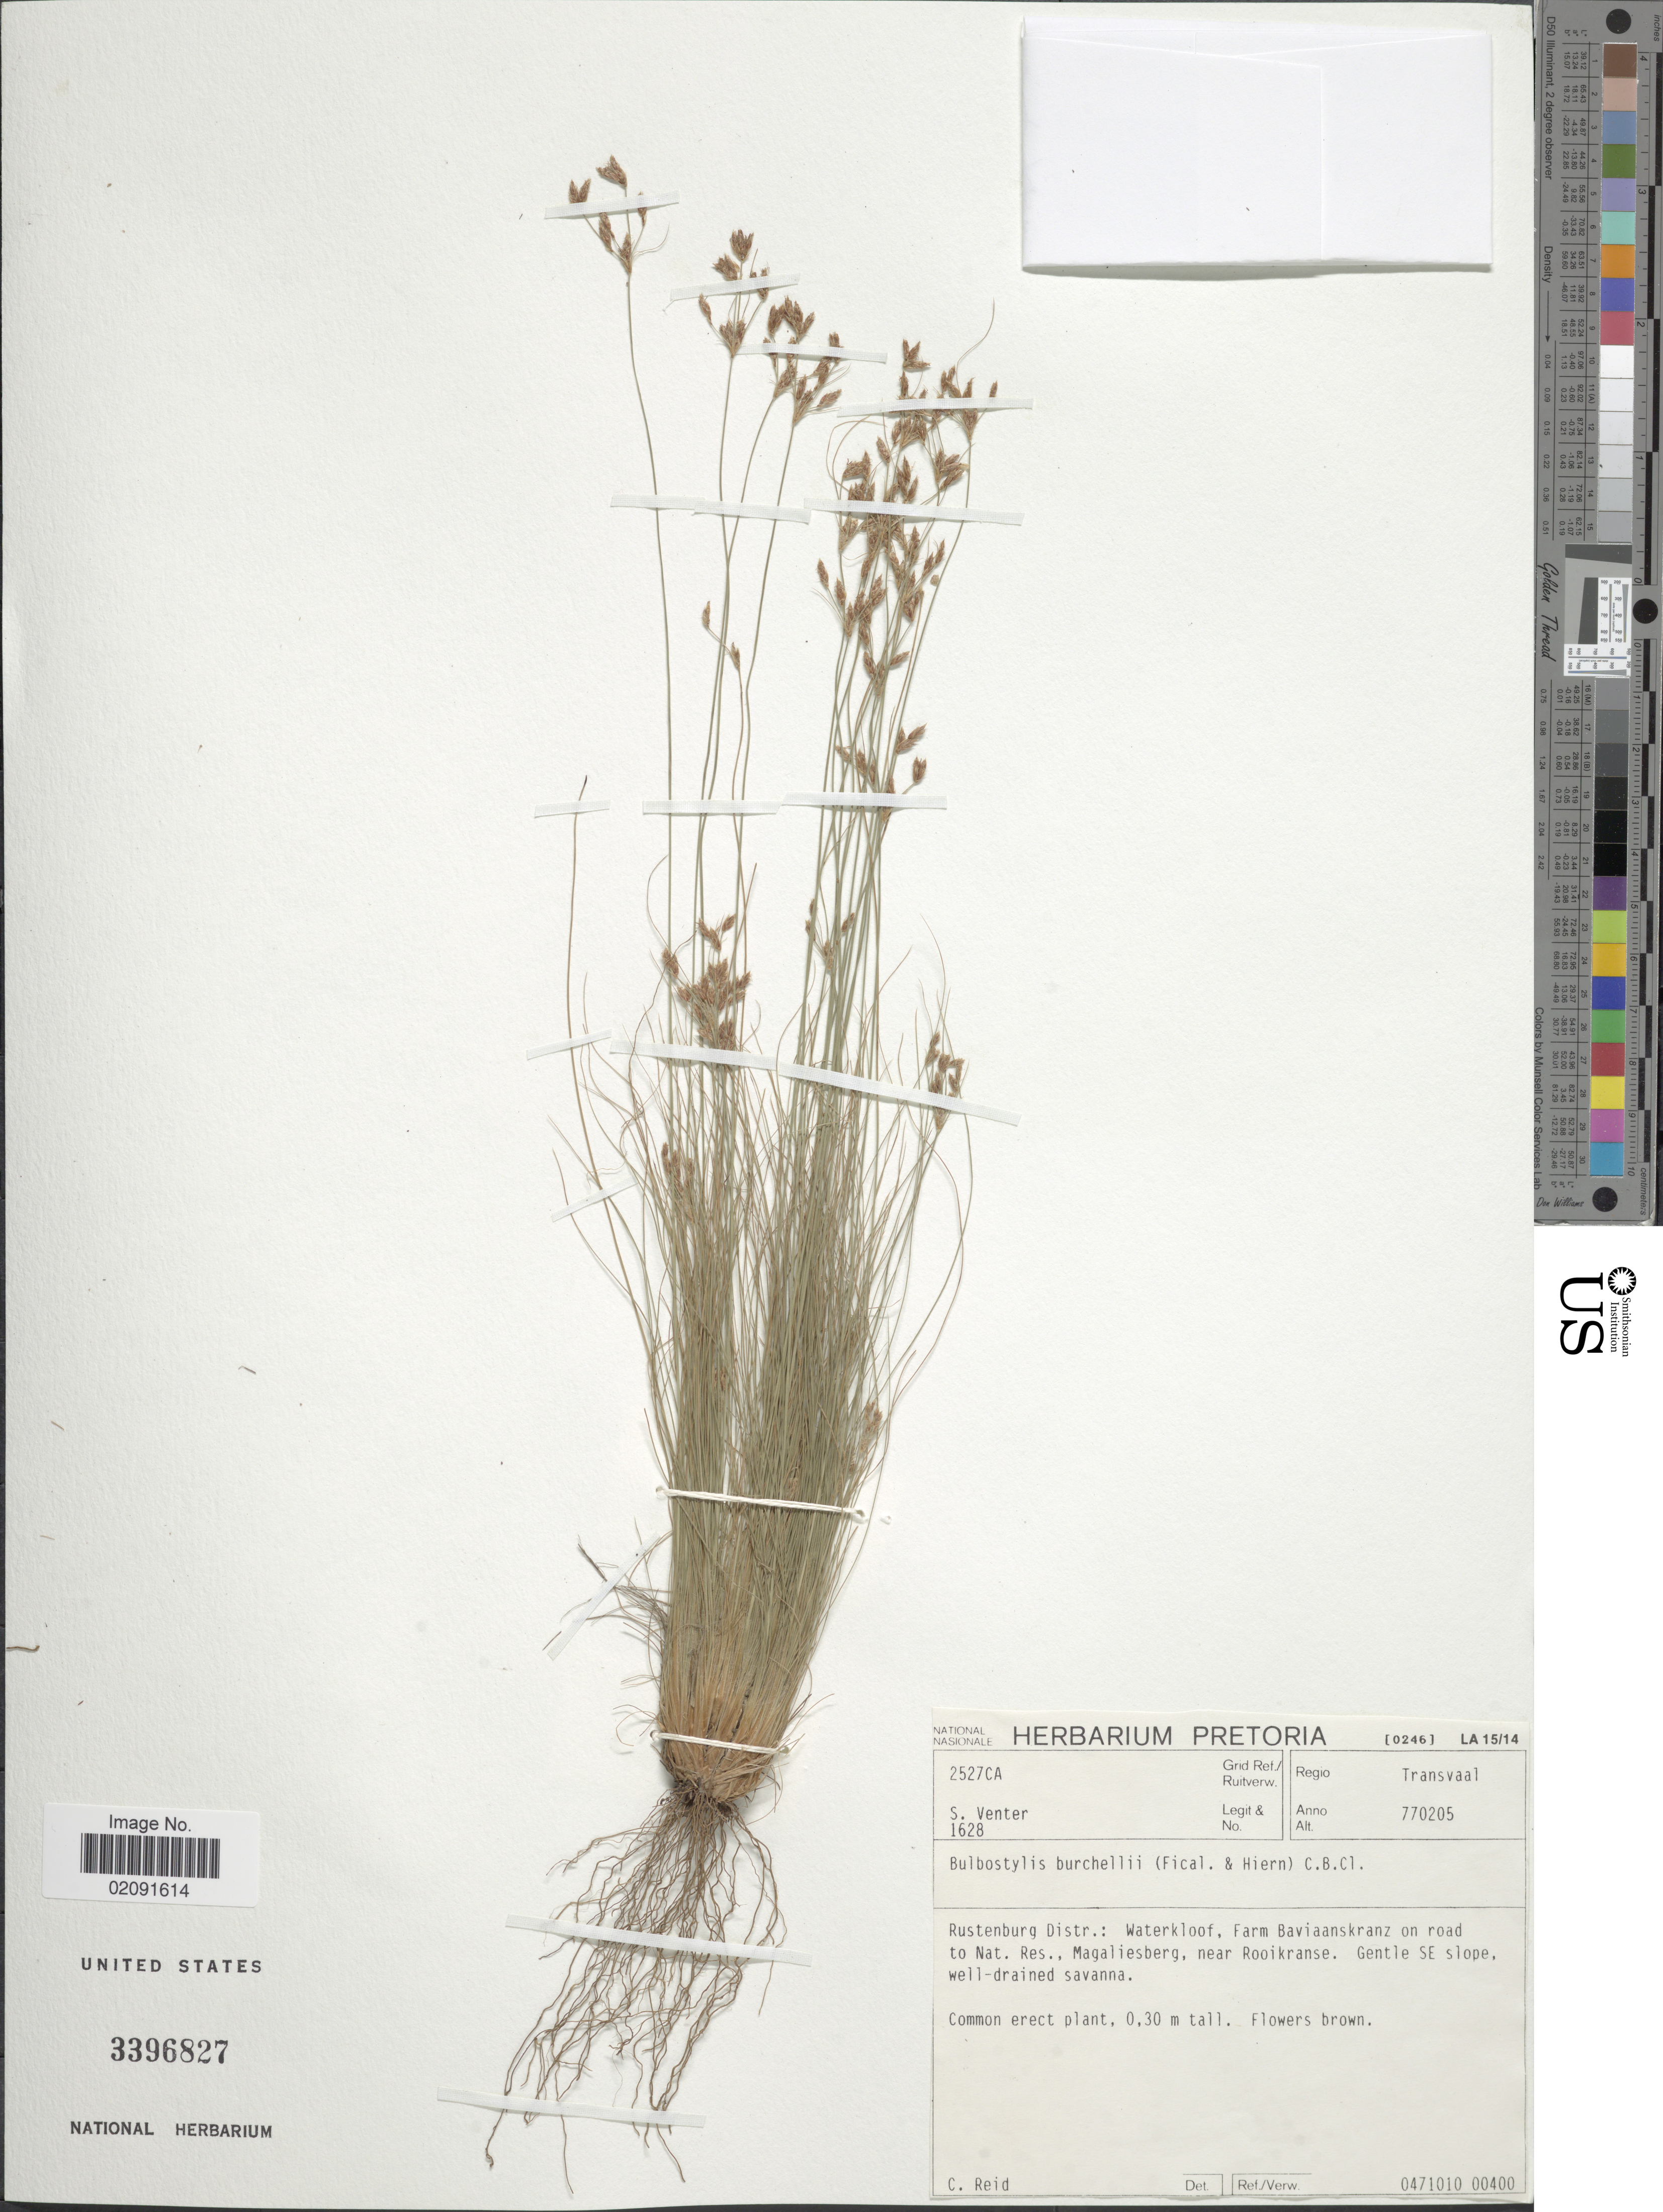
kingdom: Plantae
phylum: Tracheophyta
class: Liliopsida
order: Poales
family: Cyperaceae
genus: Bulbostylis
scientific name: Bulbostylis burchellii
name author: (Ficalho & Hiern) C.B. Clarke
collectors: S. Venter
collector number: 1628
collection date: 1977-02-05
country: South Africa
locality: Regio Transvaal, Rustenburg Distr.: Waterkloof, Farm Baviaanskranz on road to Nat. Res., Magaliesberg, near Rooikranse. Gentle SE slope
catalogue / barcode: US 3396827